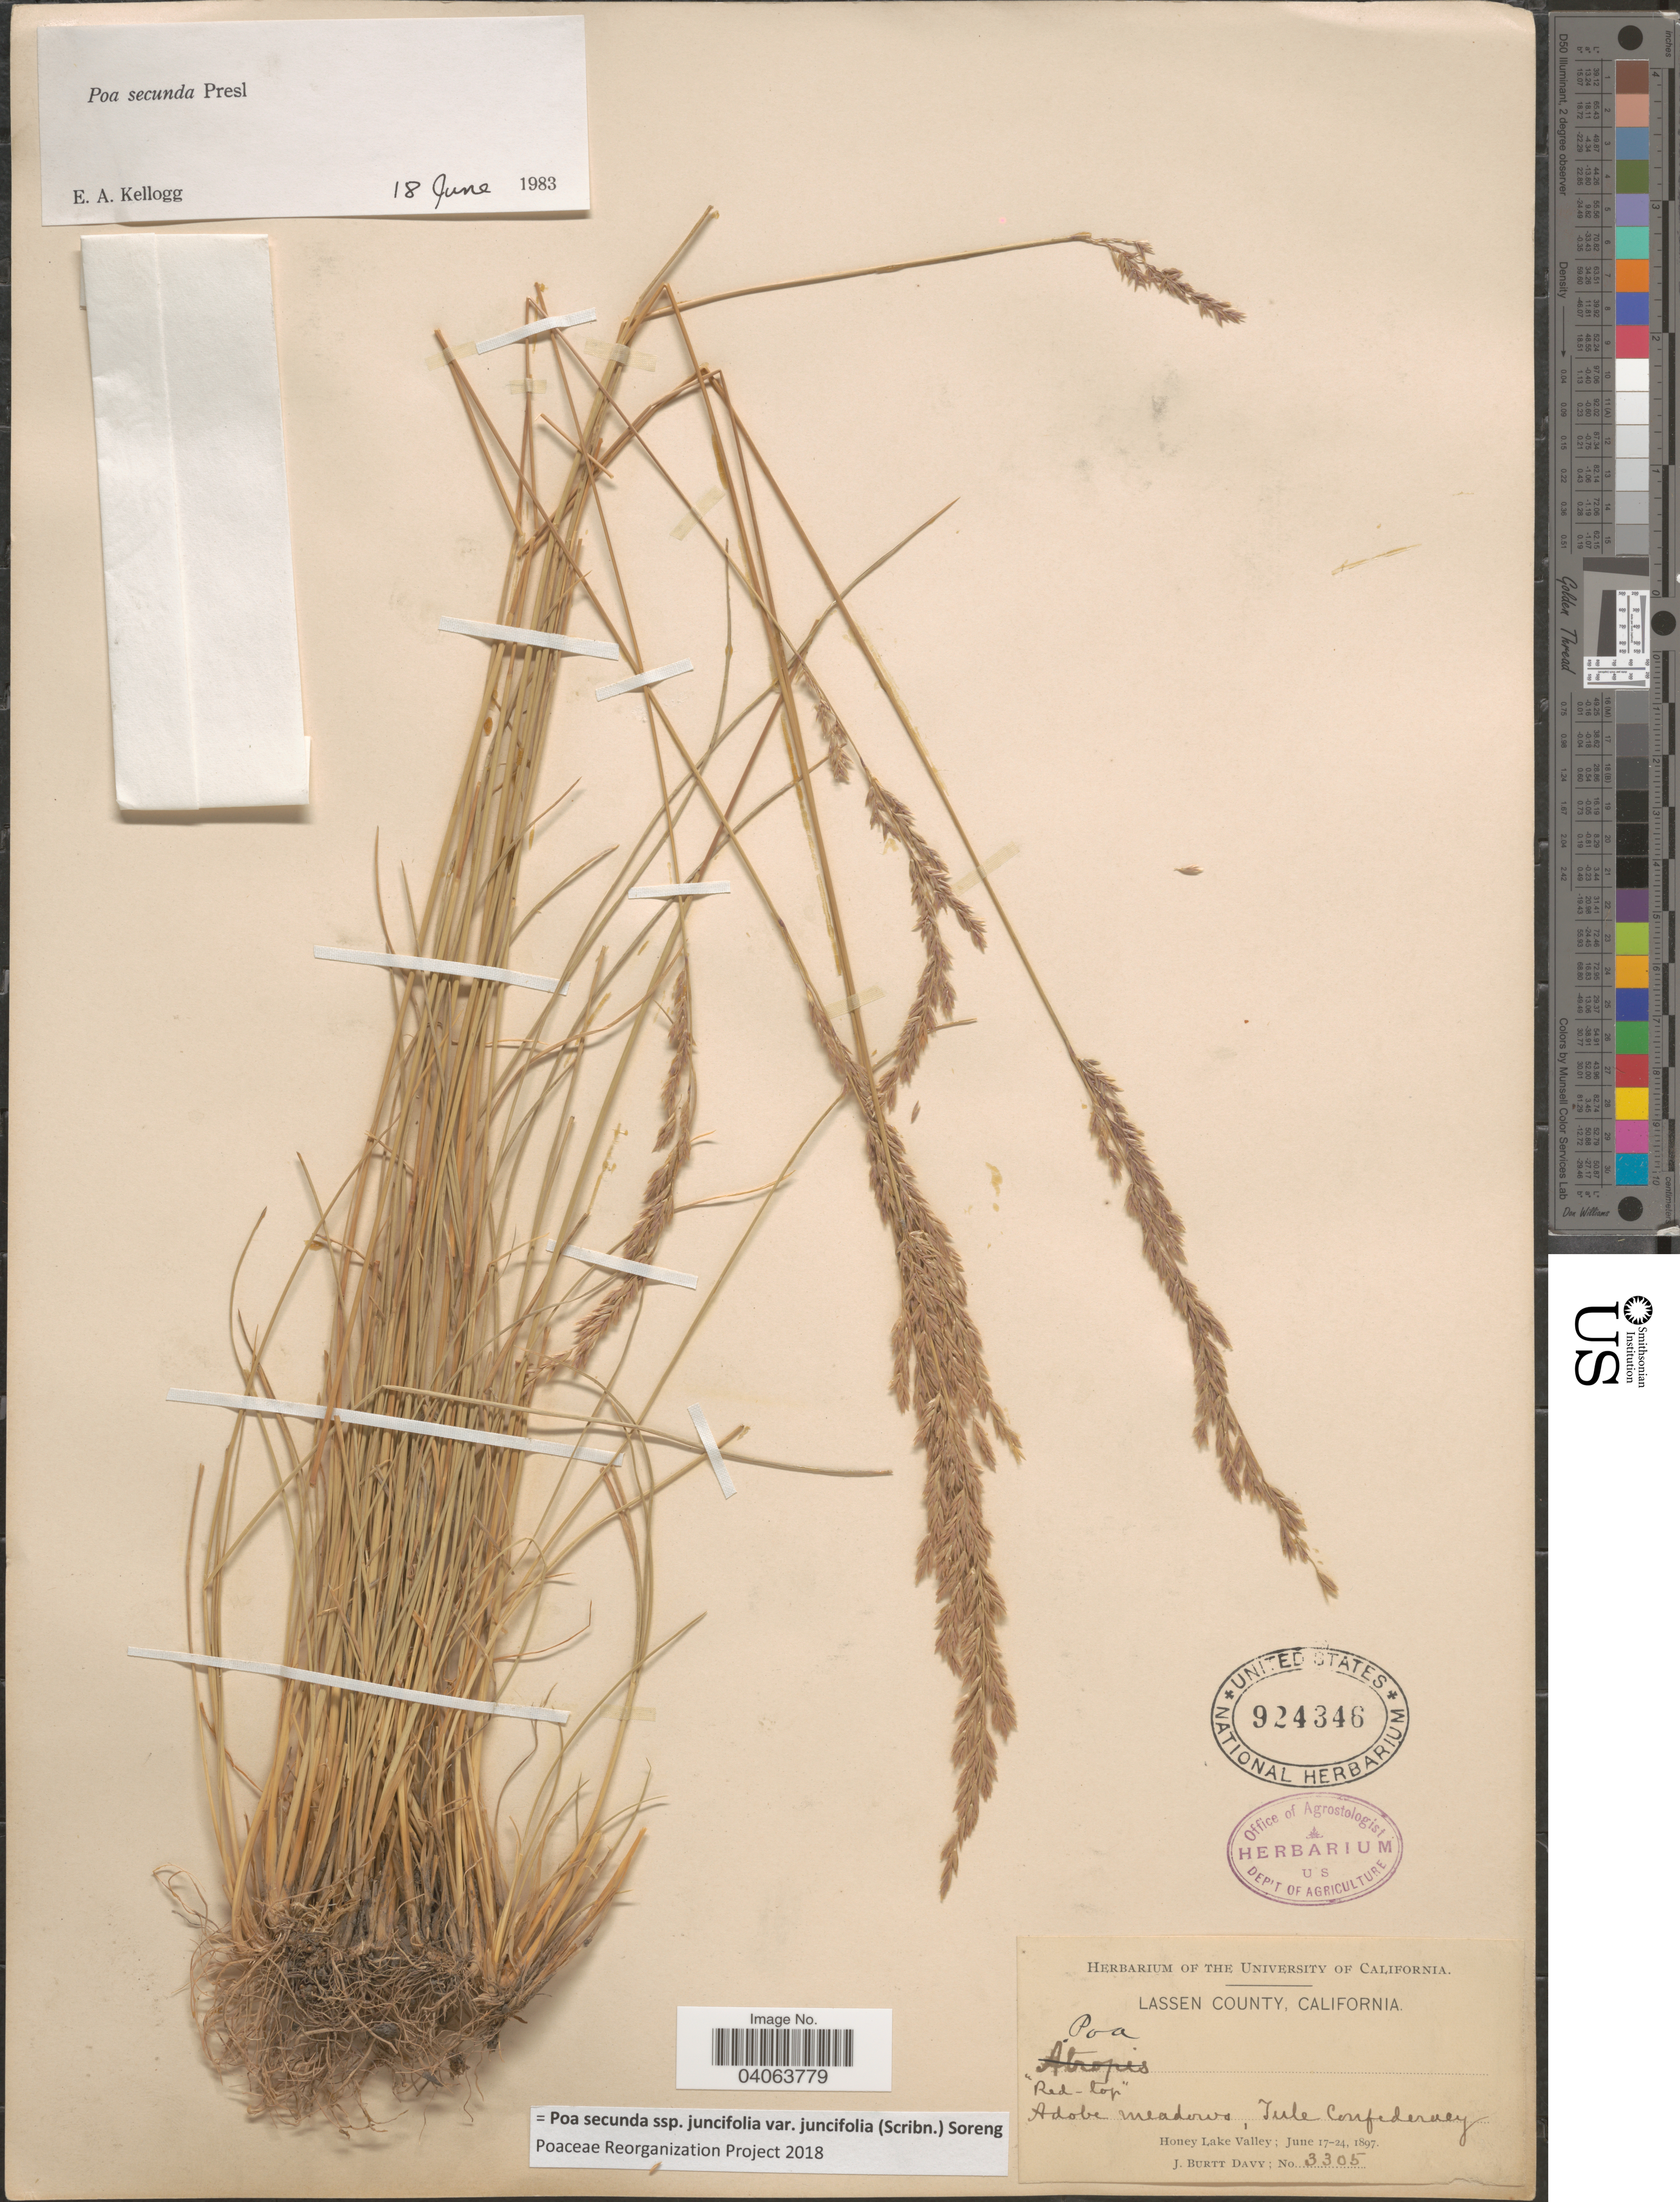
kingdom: Plantae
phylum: Tracheophyta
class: Liliopsida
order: Poales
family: Poaceae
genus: Poa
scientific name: Poa secunda subsp. juncifolia var. juncifolia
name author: (Scribn.) Soreng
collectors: J. Burtt Davy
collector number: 3305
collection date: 1897-06-17/1897-06-24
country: United States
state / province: California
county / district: Lassen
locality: Lassen County. "Red-top". Adobe meadows, Tule Confederacy. Honey Lake Valley.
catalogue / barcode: US 924346